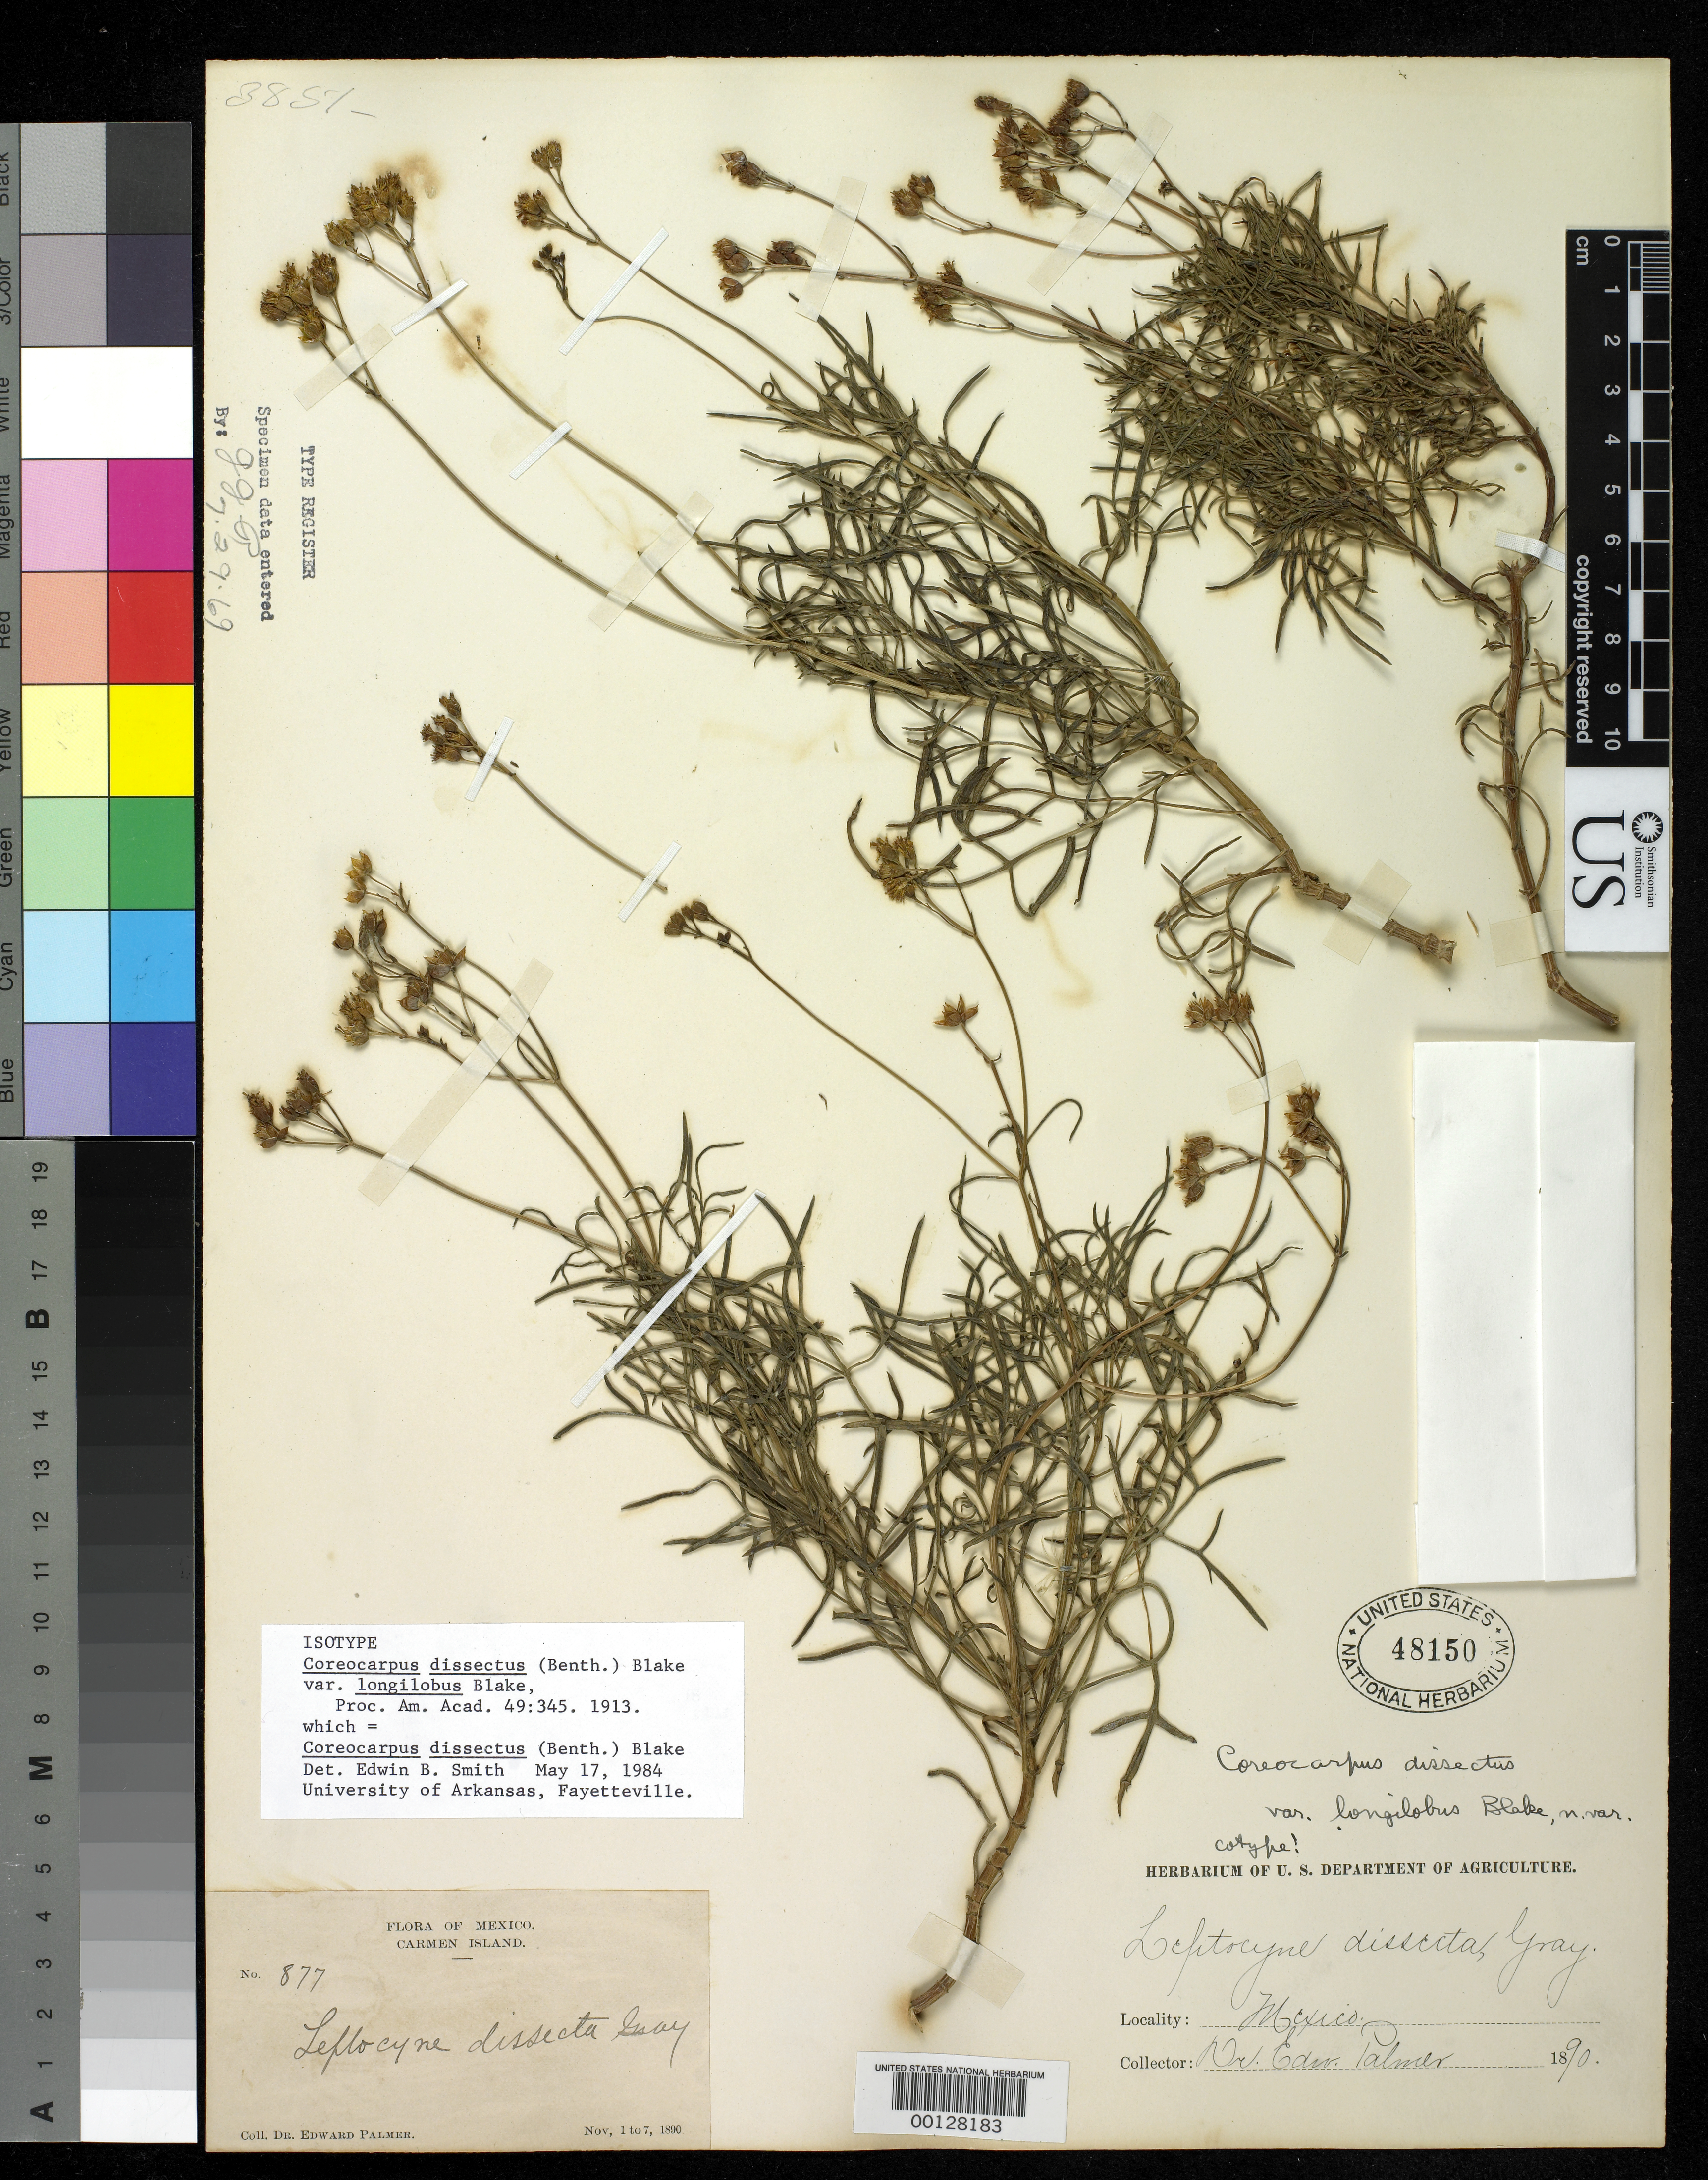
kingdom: Plantae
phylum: Tracheophyta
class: Magnoliopsida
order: Asterales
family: Asteraceae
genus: Coreocarpus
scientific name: Coreocarpus dissectus var. longilobus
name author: S.F. Blake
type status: Isotype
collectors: E. Palmer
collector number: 877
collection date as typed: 01 Nov 1890 to 07 Nov 1890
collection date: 1890-11-01/1890-11-07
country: Mexico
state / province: Baja California Sur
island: Carmen Island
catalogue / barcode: US 48150